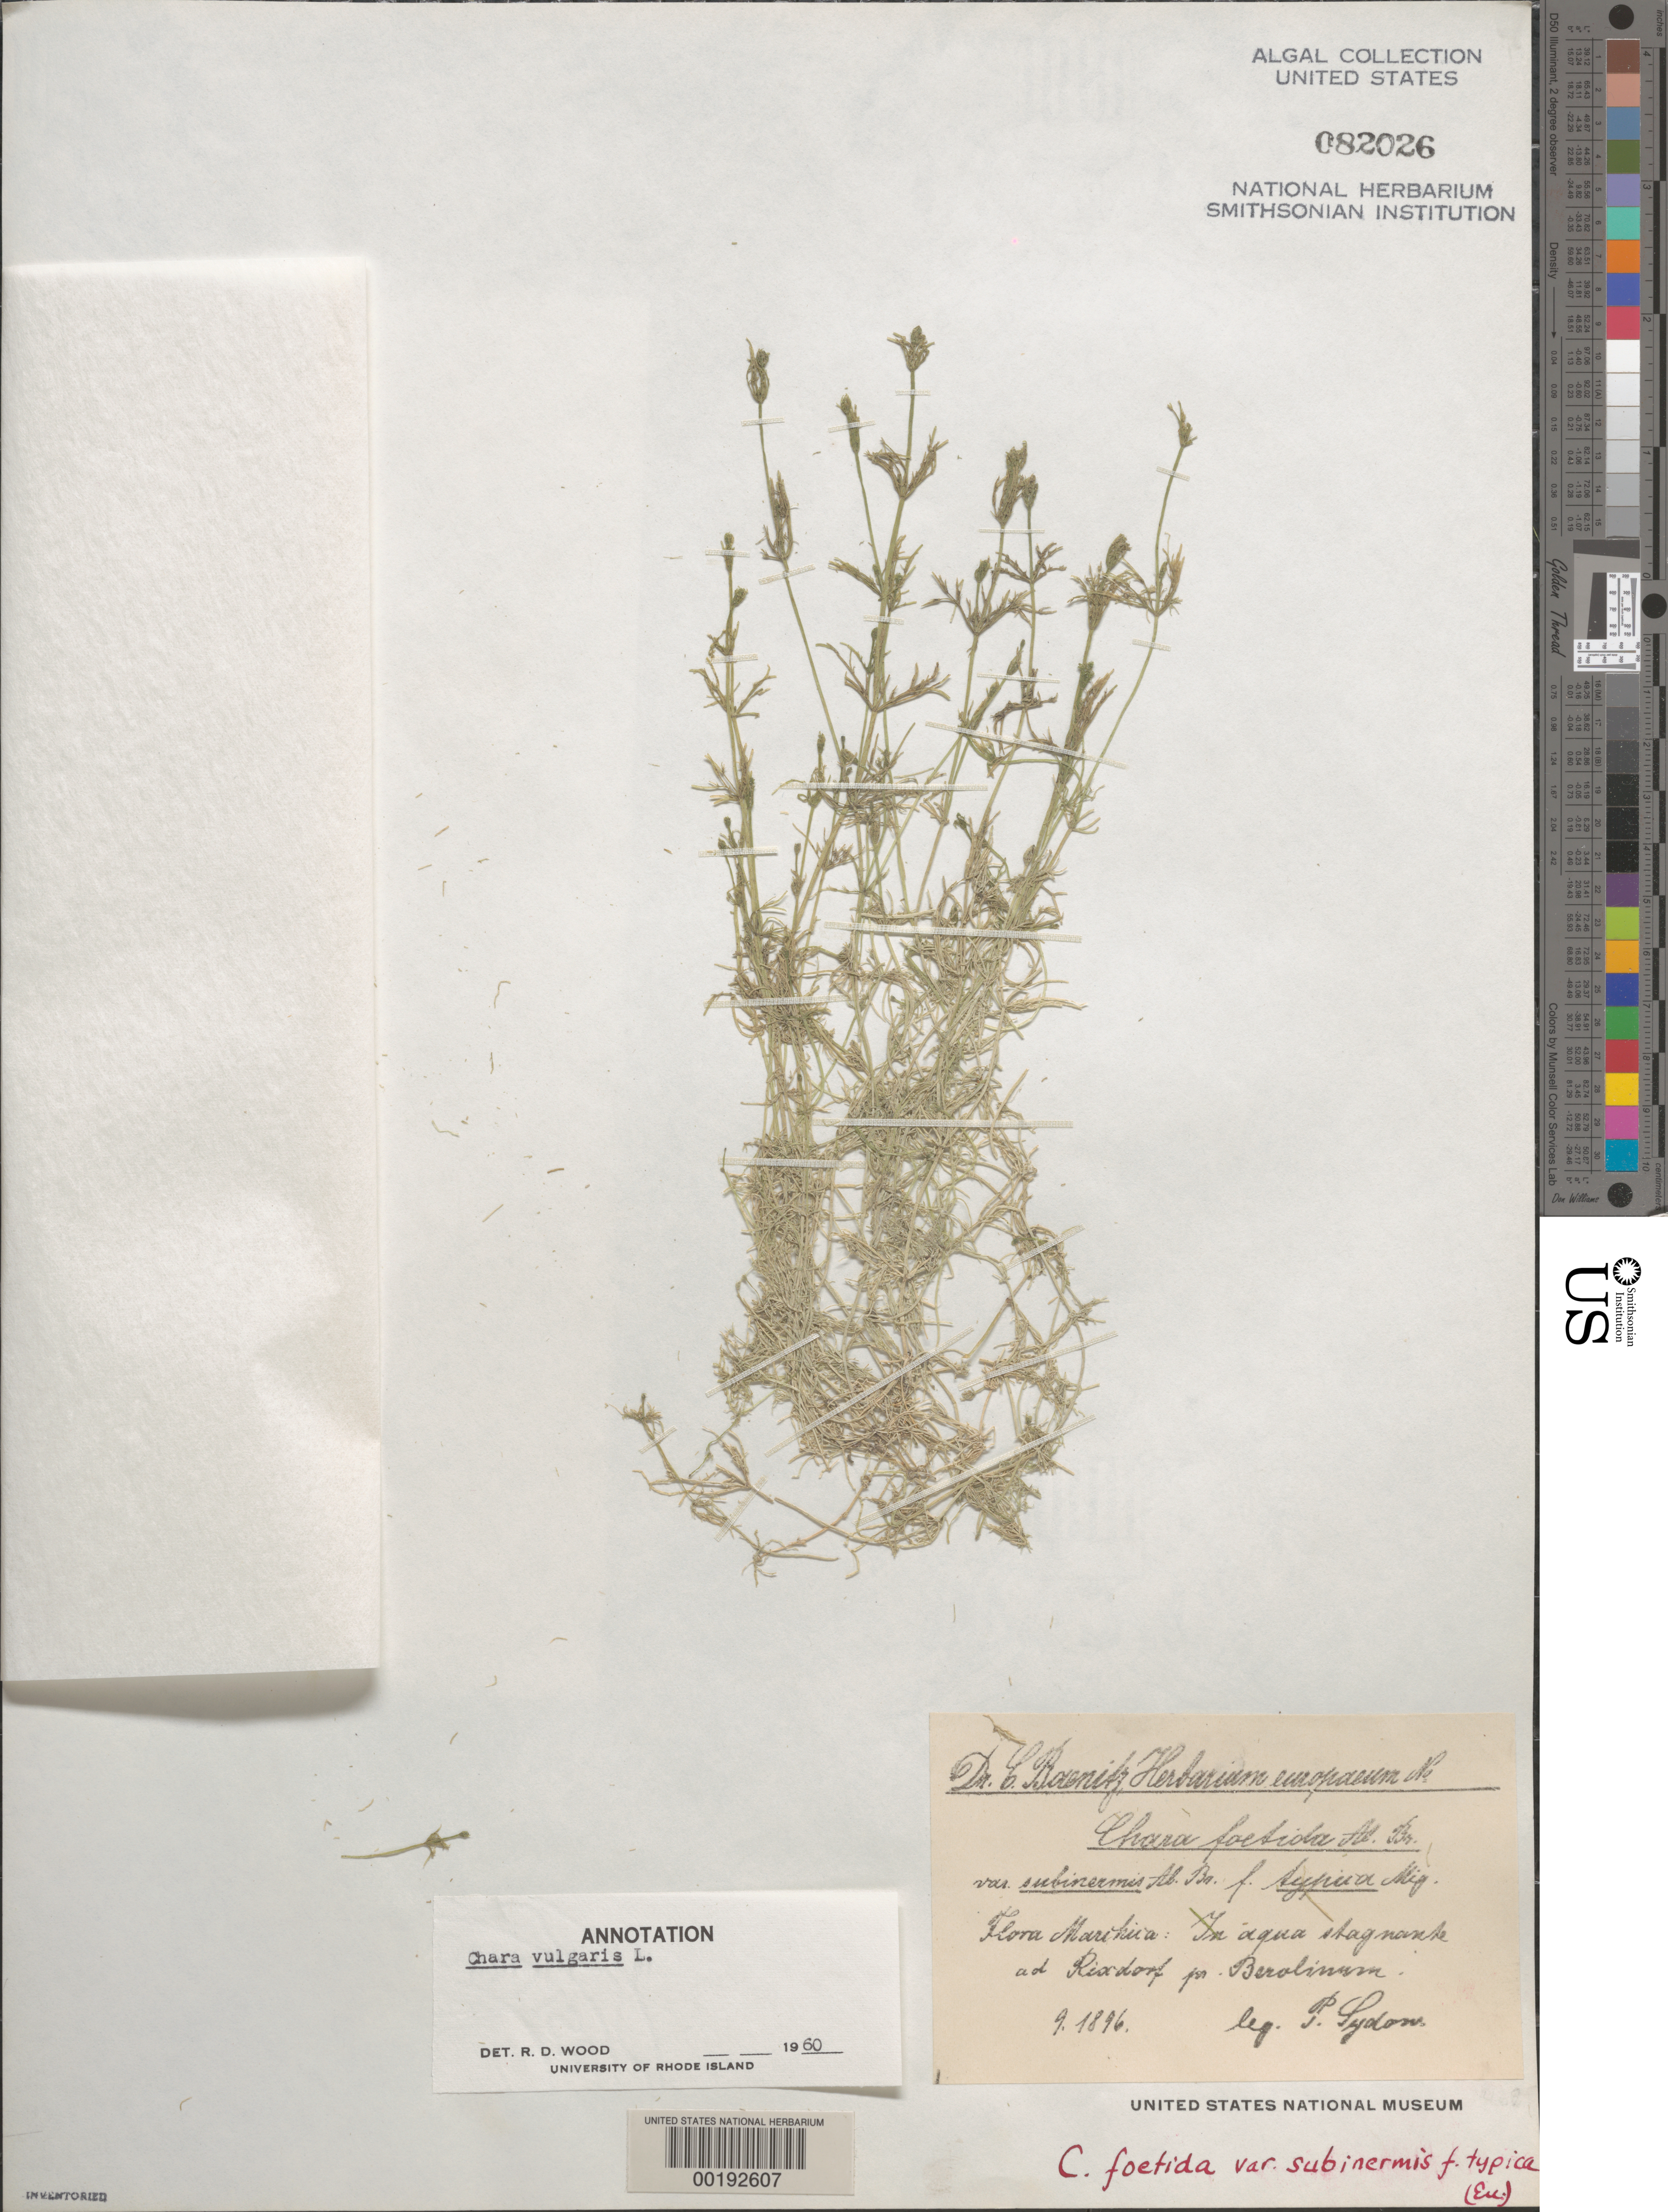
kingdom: Plantae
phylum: Charophyta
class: Charophyceae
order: Charales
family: Characeae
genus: Chara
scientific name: Chara vulgaris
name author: L.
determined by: Wood, R. D.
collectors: P. Sydow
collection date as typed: Sep 1896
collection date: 1896-09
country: Germany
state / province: Berlin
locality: Neukolln (rixdorf)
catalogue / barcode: US 82026